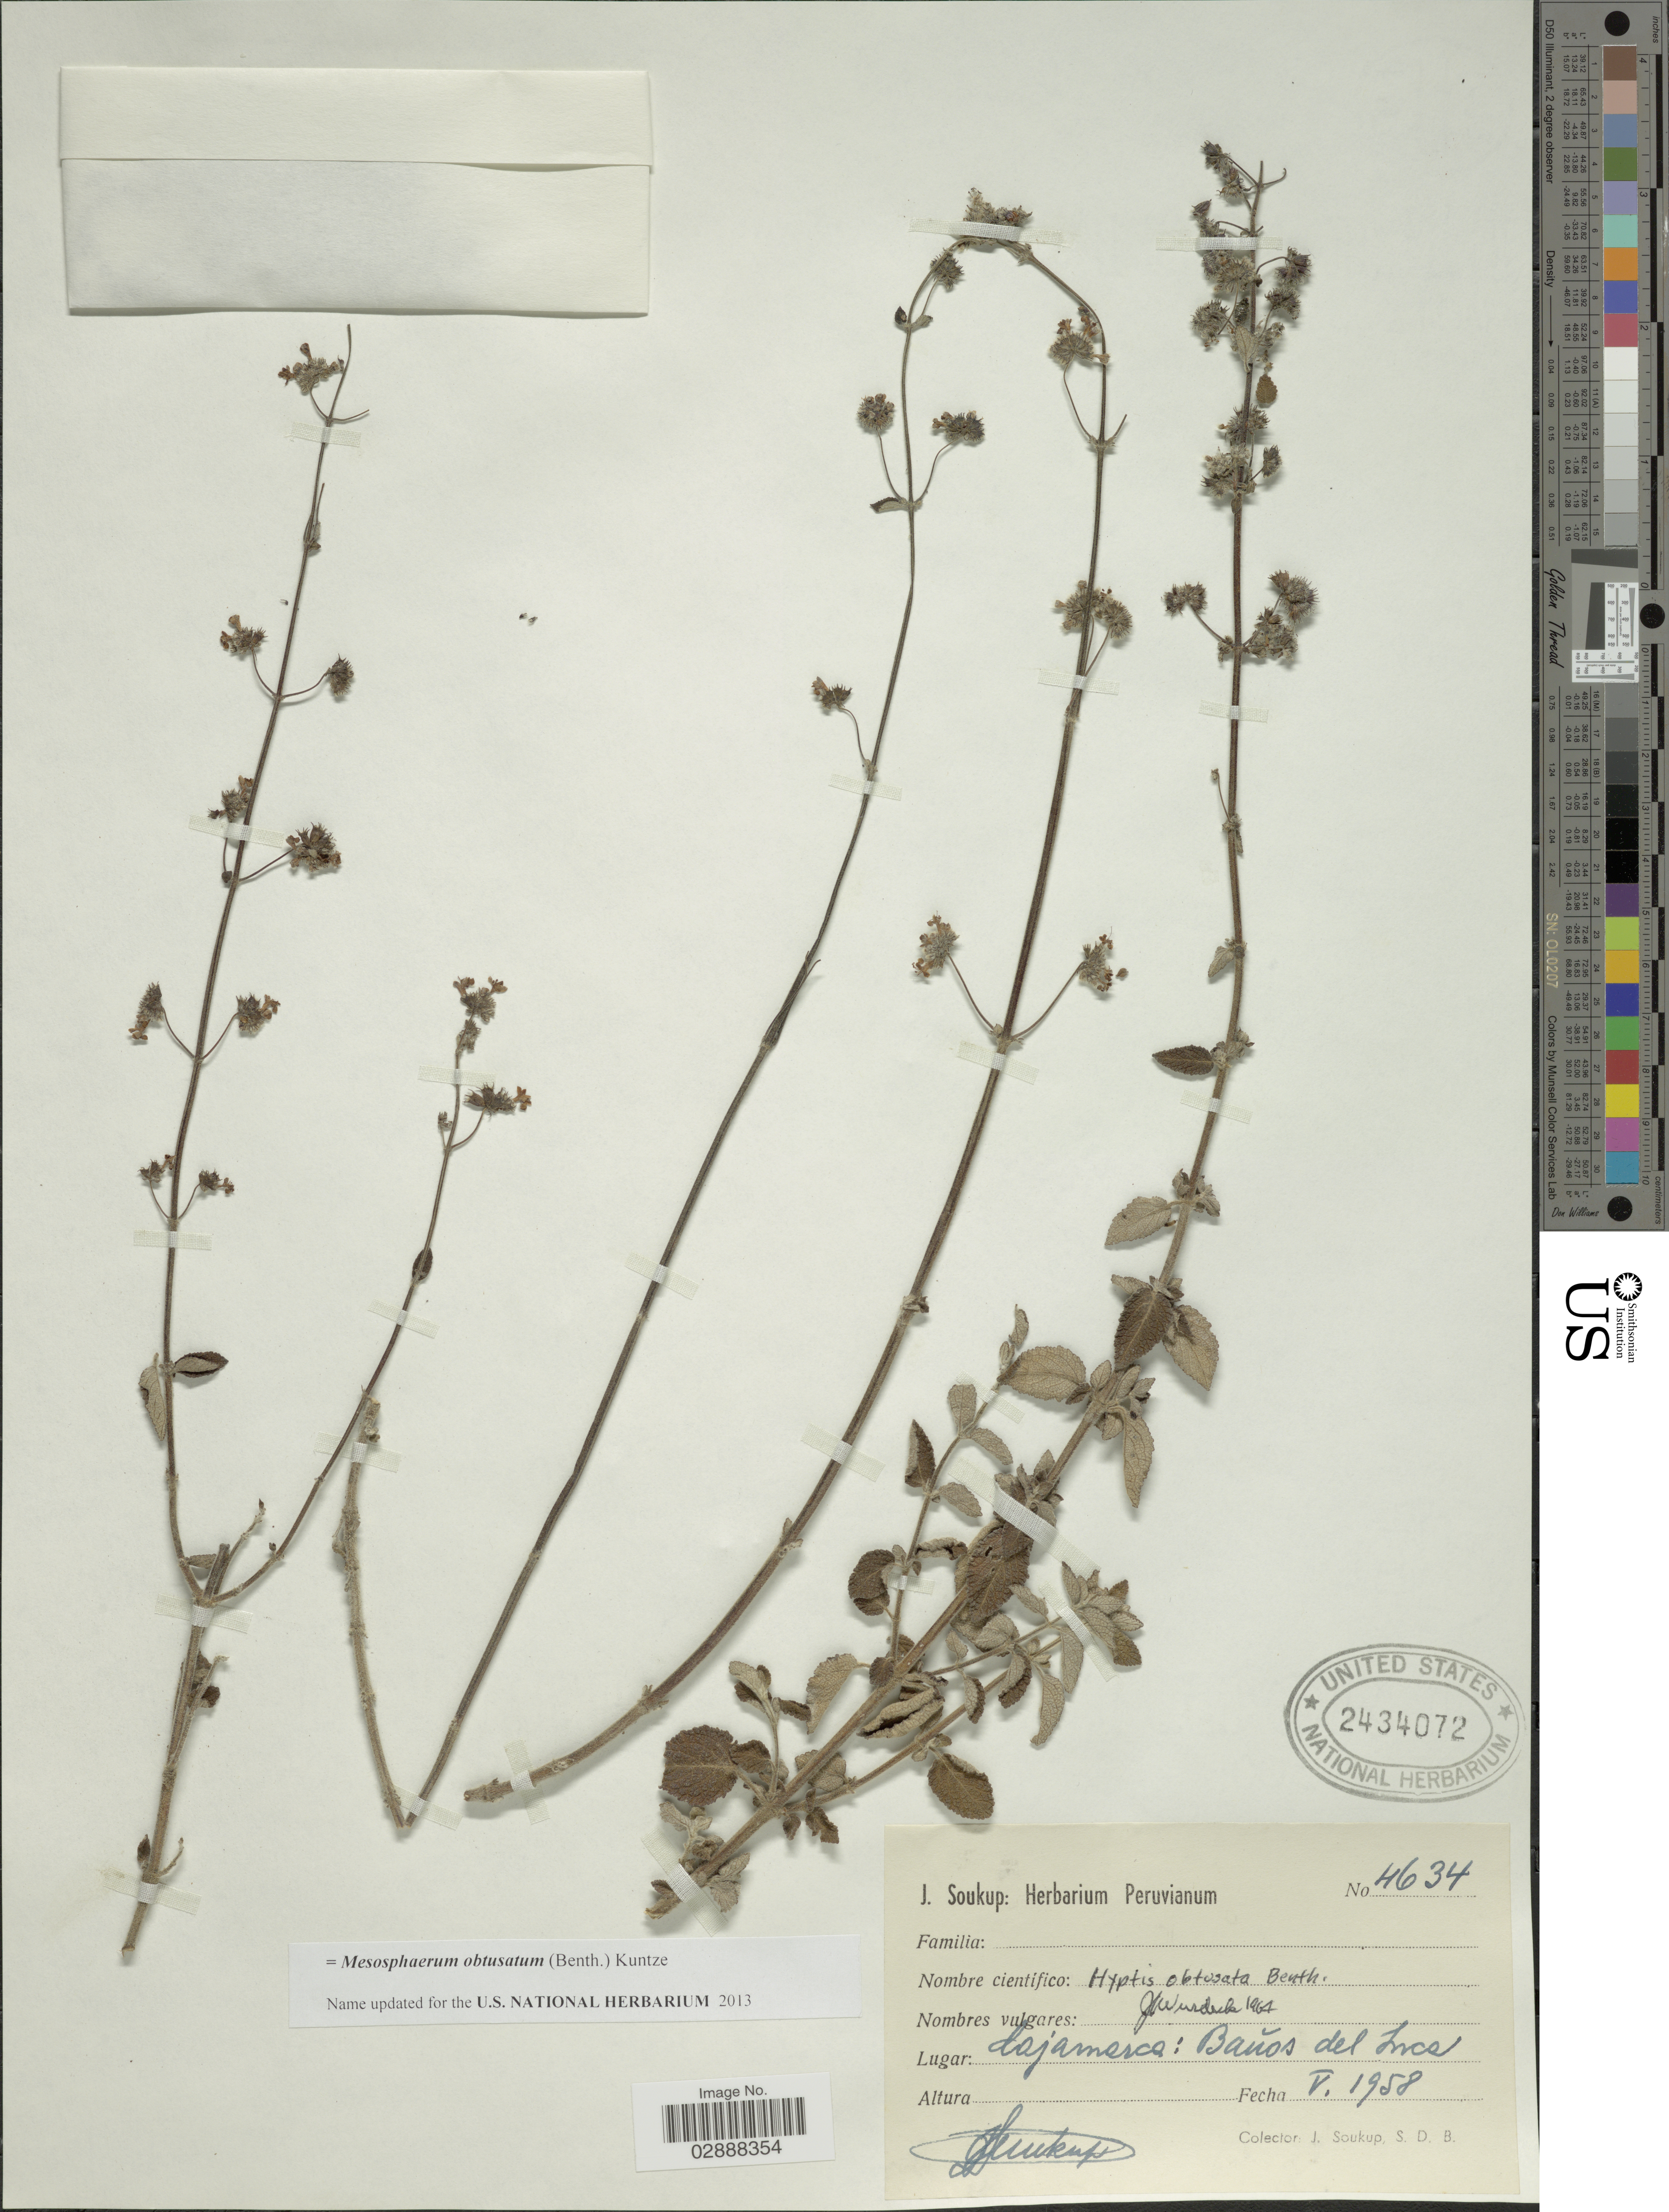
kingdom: Plantae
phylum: Tracheophyta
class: Magnoliopsida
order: Lamiales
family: Lamiaceae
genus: Mesosphaerum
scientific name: Mesosphaerum obtusatum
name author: (Benth.) Kuntze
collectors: J. Soukup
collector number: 4634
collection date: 1958-05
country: Peru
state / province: Cajamarca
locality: Banos del Inca.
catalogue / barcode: US 2434072